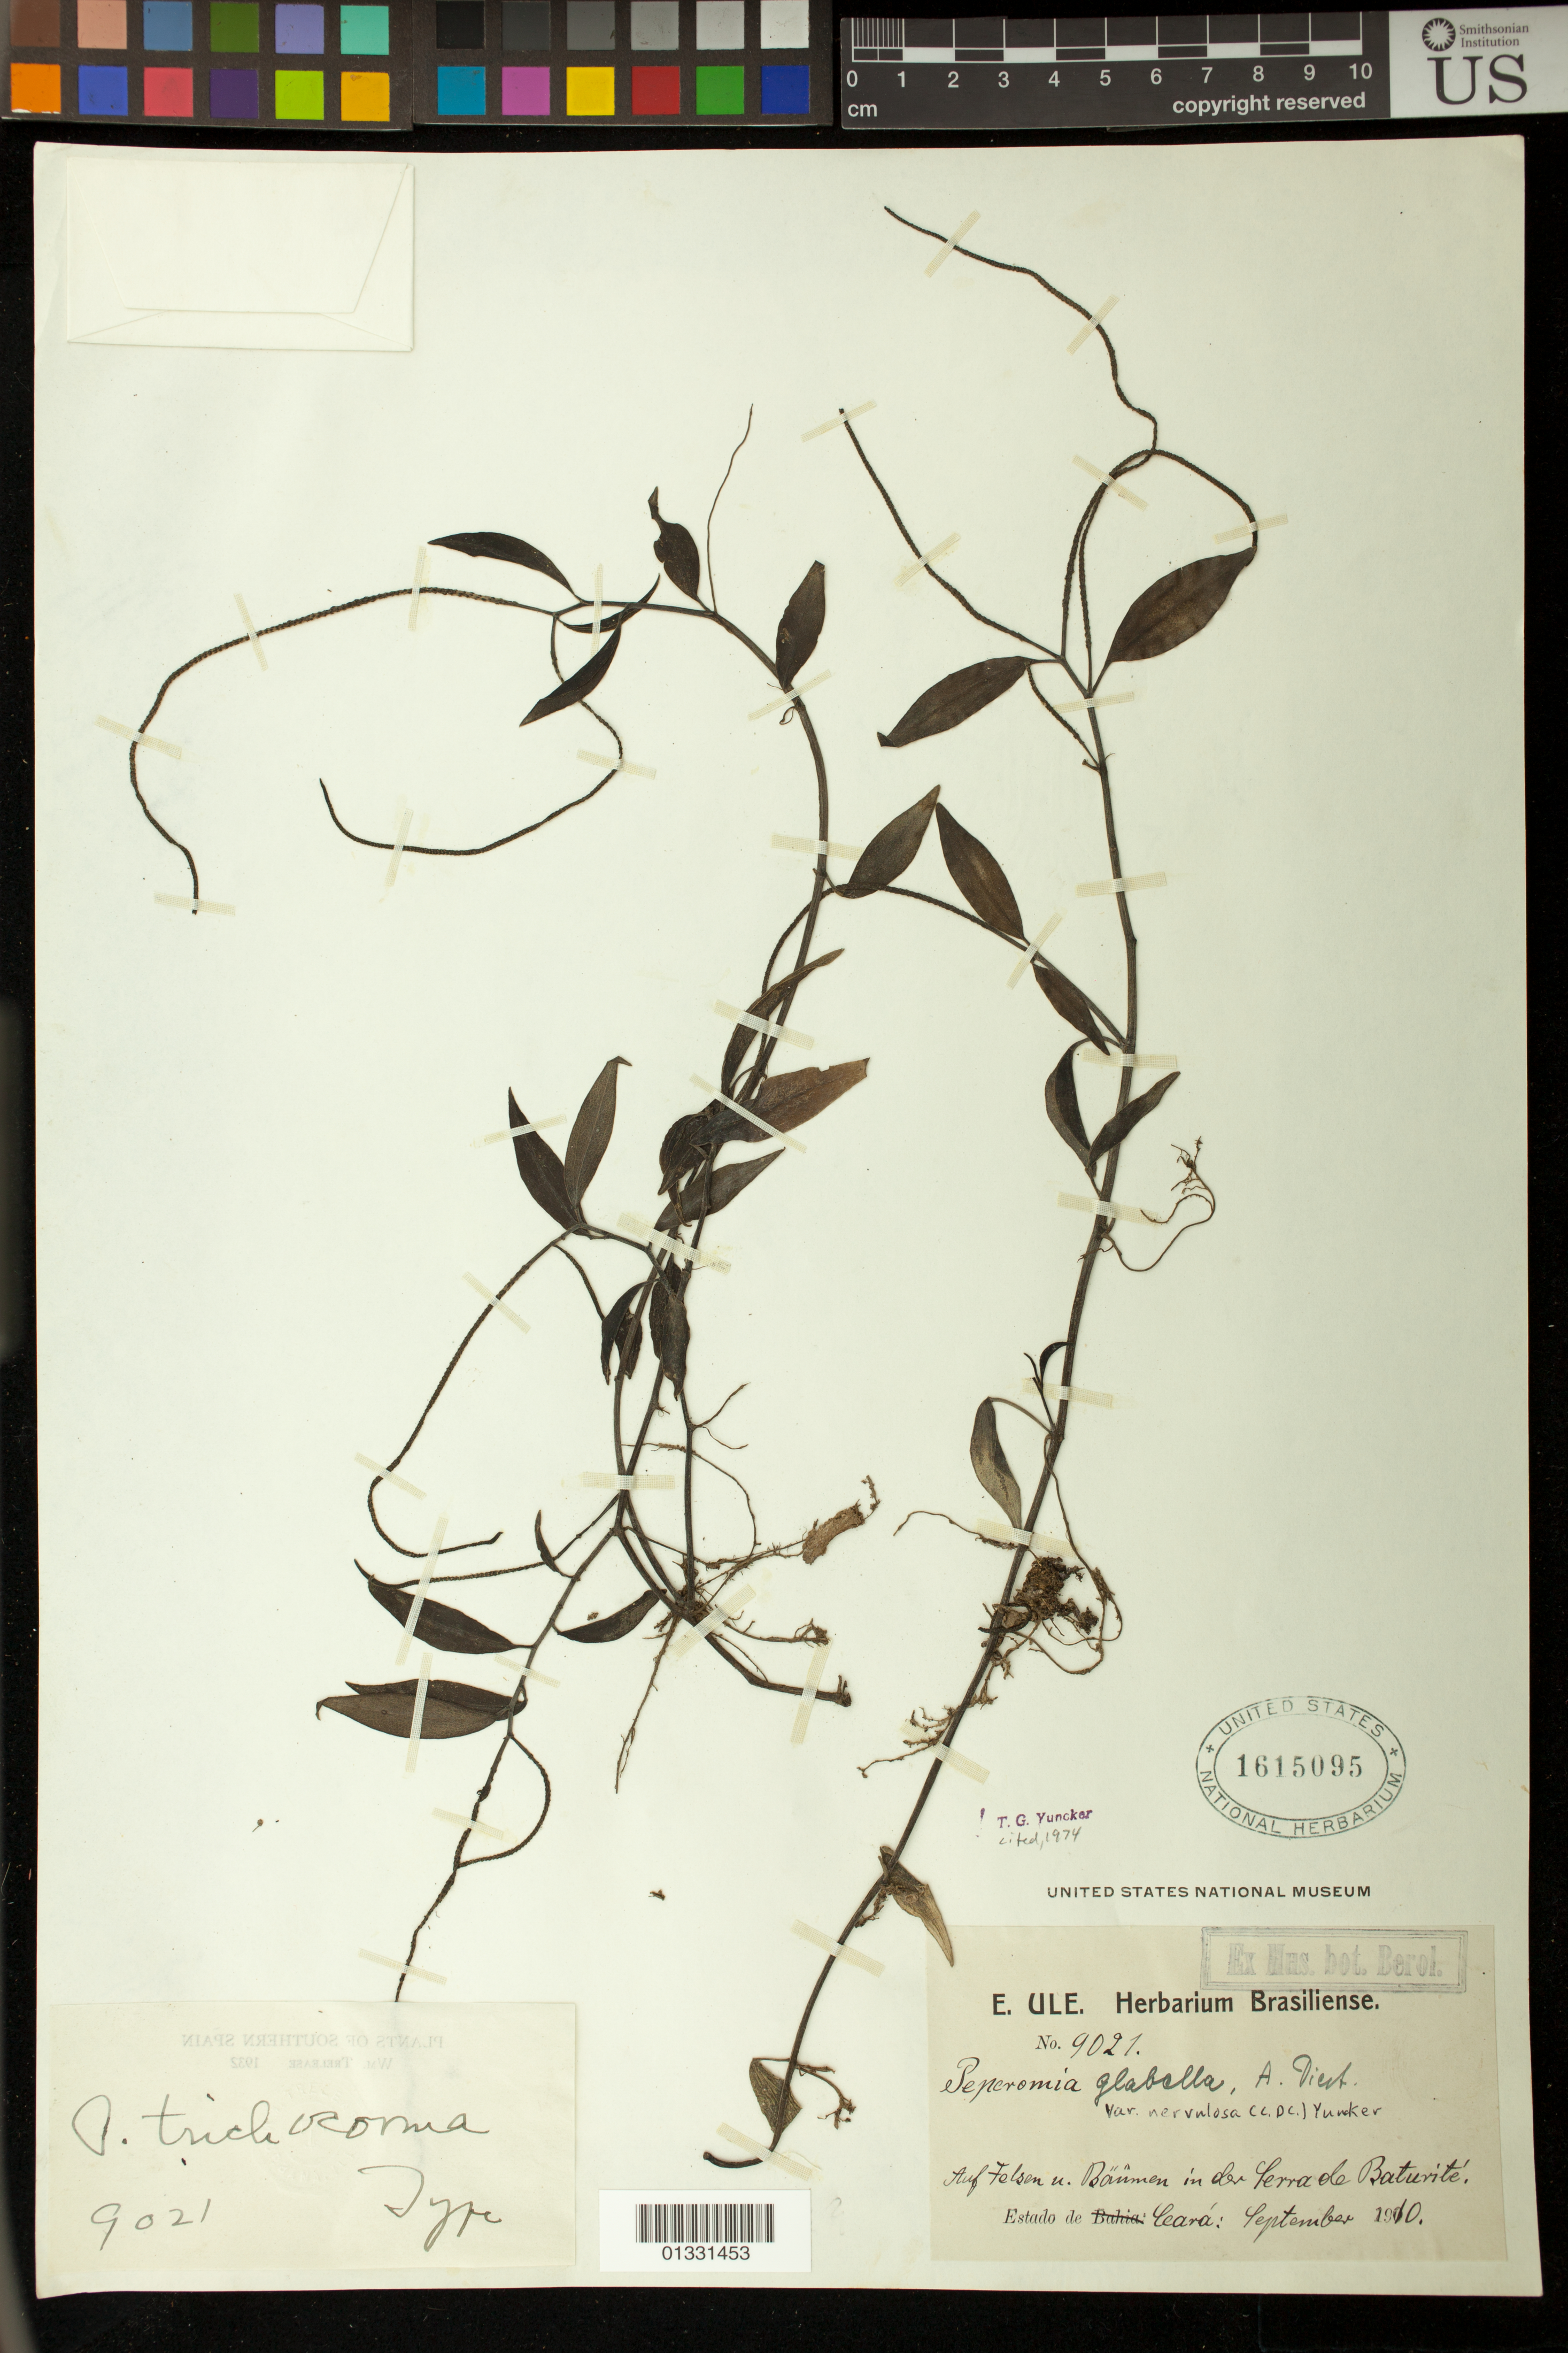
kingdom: Plantae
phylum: Tracheophyta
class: Magnoliopsida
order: Piperales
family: Piperaceae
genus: Peperomia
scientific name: Peperomia glabella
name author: (Sw.) A. Dietr.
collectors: E. H. Ule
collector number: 9021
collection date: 1910-09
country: Brazil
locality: Serra de Baturité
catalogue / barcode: US 1615095